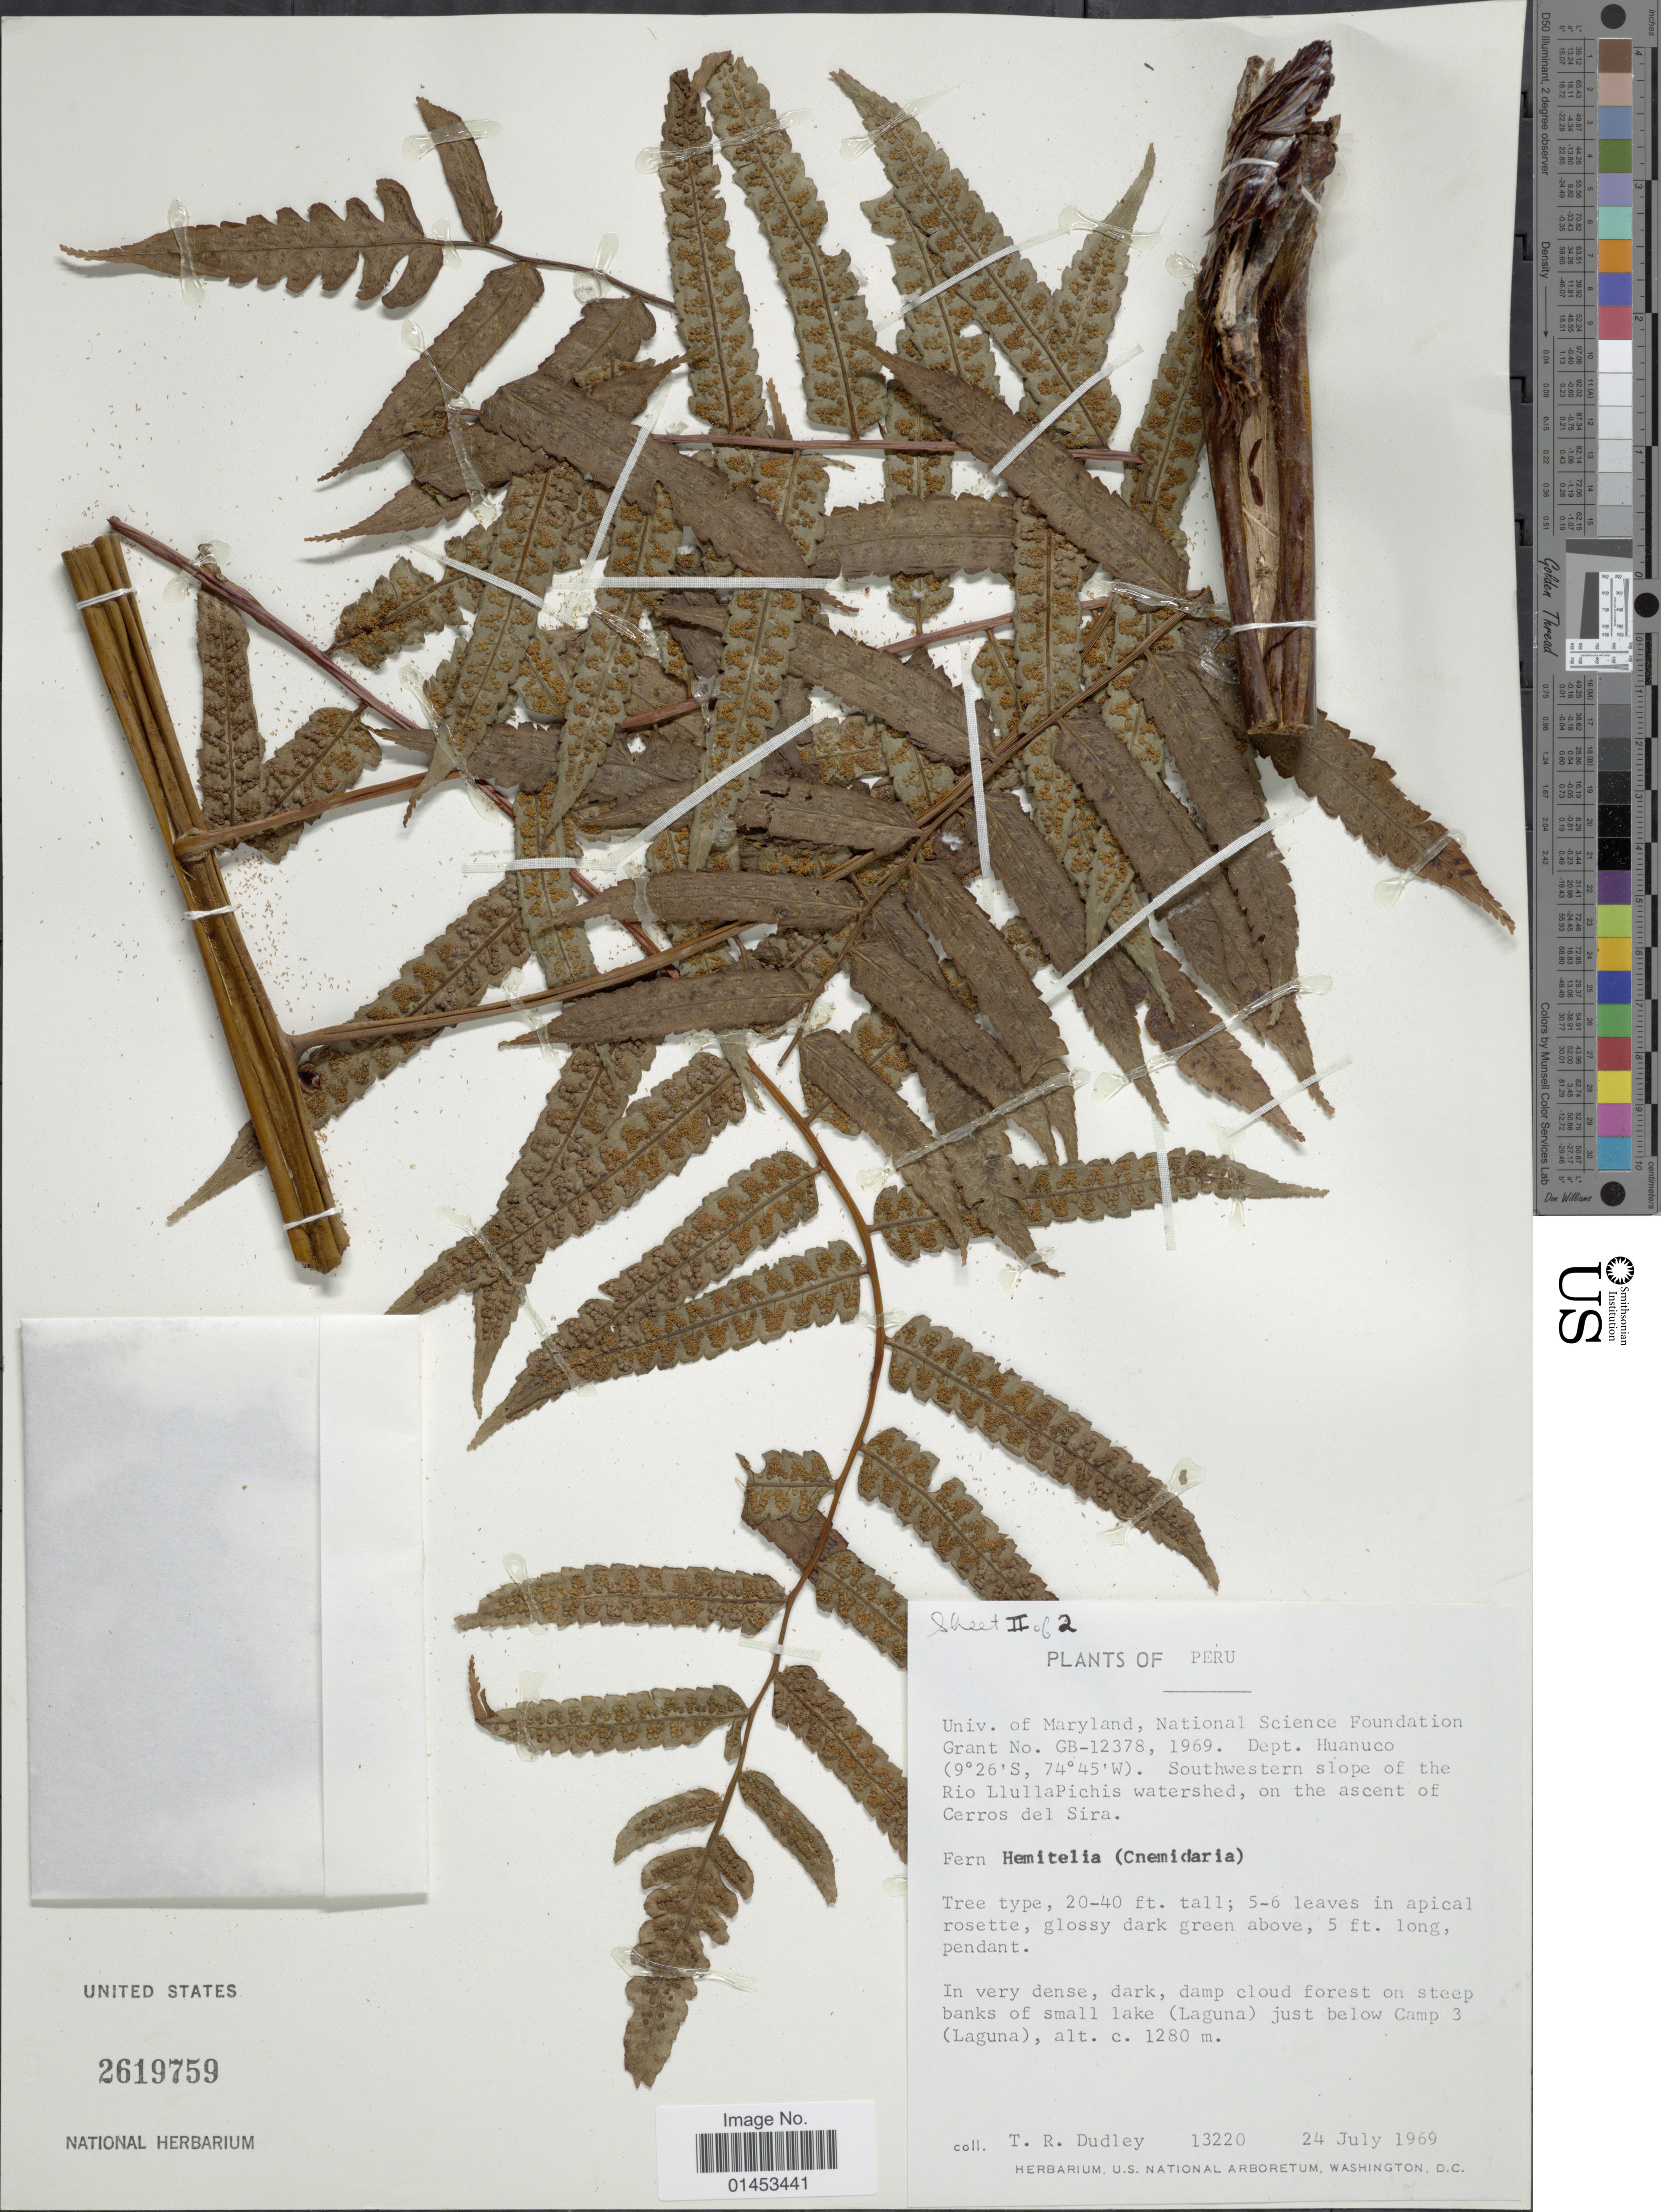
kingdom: Plantae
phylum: Tracheophyta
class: Polypodiopsida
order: Cyatheales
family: Cyatheaceae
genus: Cyathea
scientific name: Cyathea sp.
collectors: T. R. Dudley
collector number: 13220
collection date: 1969-07-24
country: Peru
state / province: Huánuco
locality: Dept. Huanuco, Southwestern slope of the Rio LlullaPichis watershed, on the ascent of Cerros del Sira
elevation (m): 1280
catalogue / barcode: US 2619759